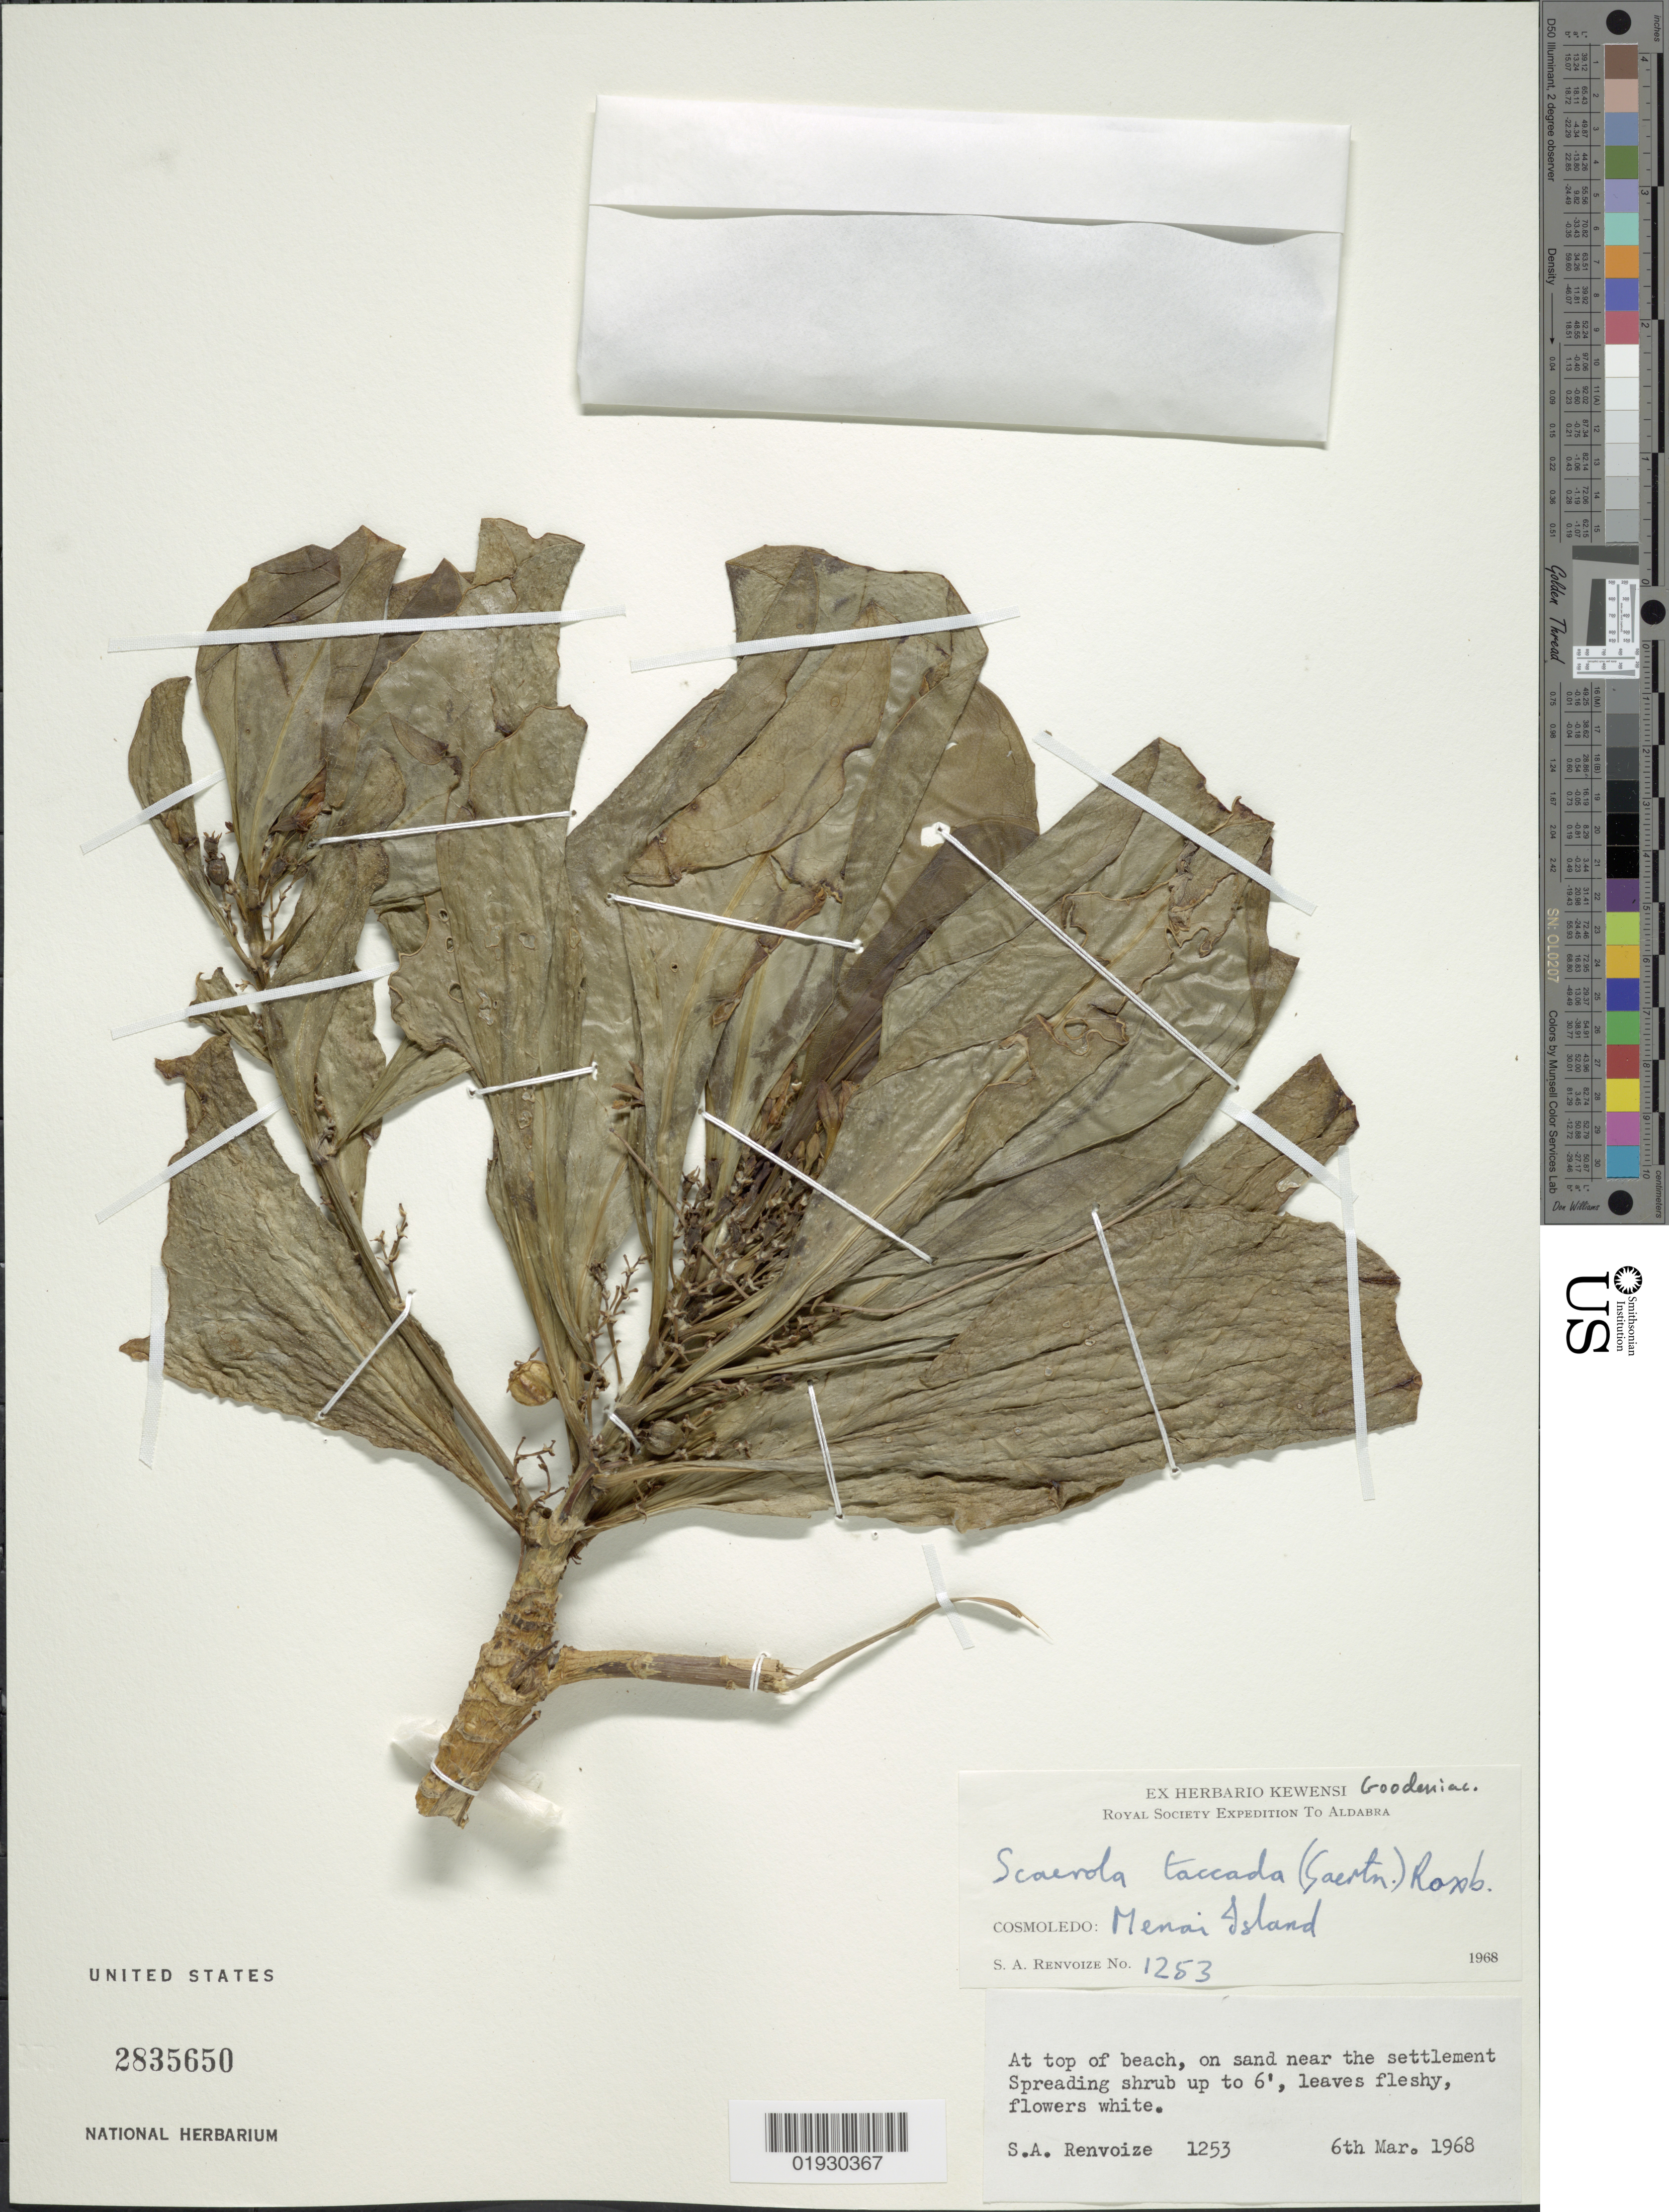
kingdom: Plantae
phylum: Tracheophyta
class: Magnoliopsida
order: Asterales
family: Goodeniaceae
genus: Scaevola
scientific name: Scaevola taccada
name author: (Gaertn.) Roxb.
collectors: S. A. Renvoize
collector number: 1253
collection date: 1968-03-06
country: Seychelles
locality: Cosmoledo: Menai Island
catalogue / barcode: US 2835650